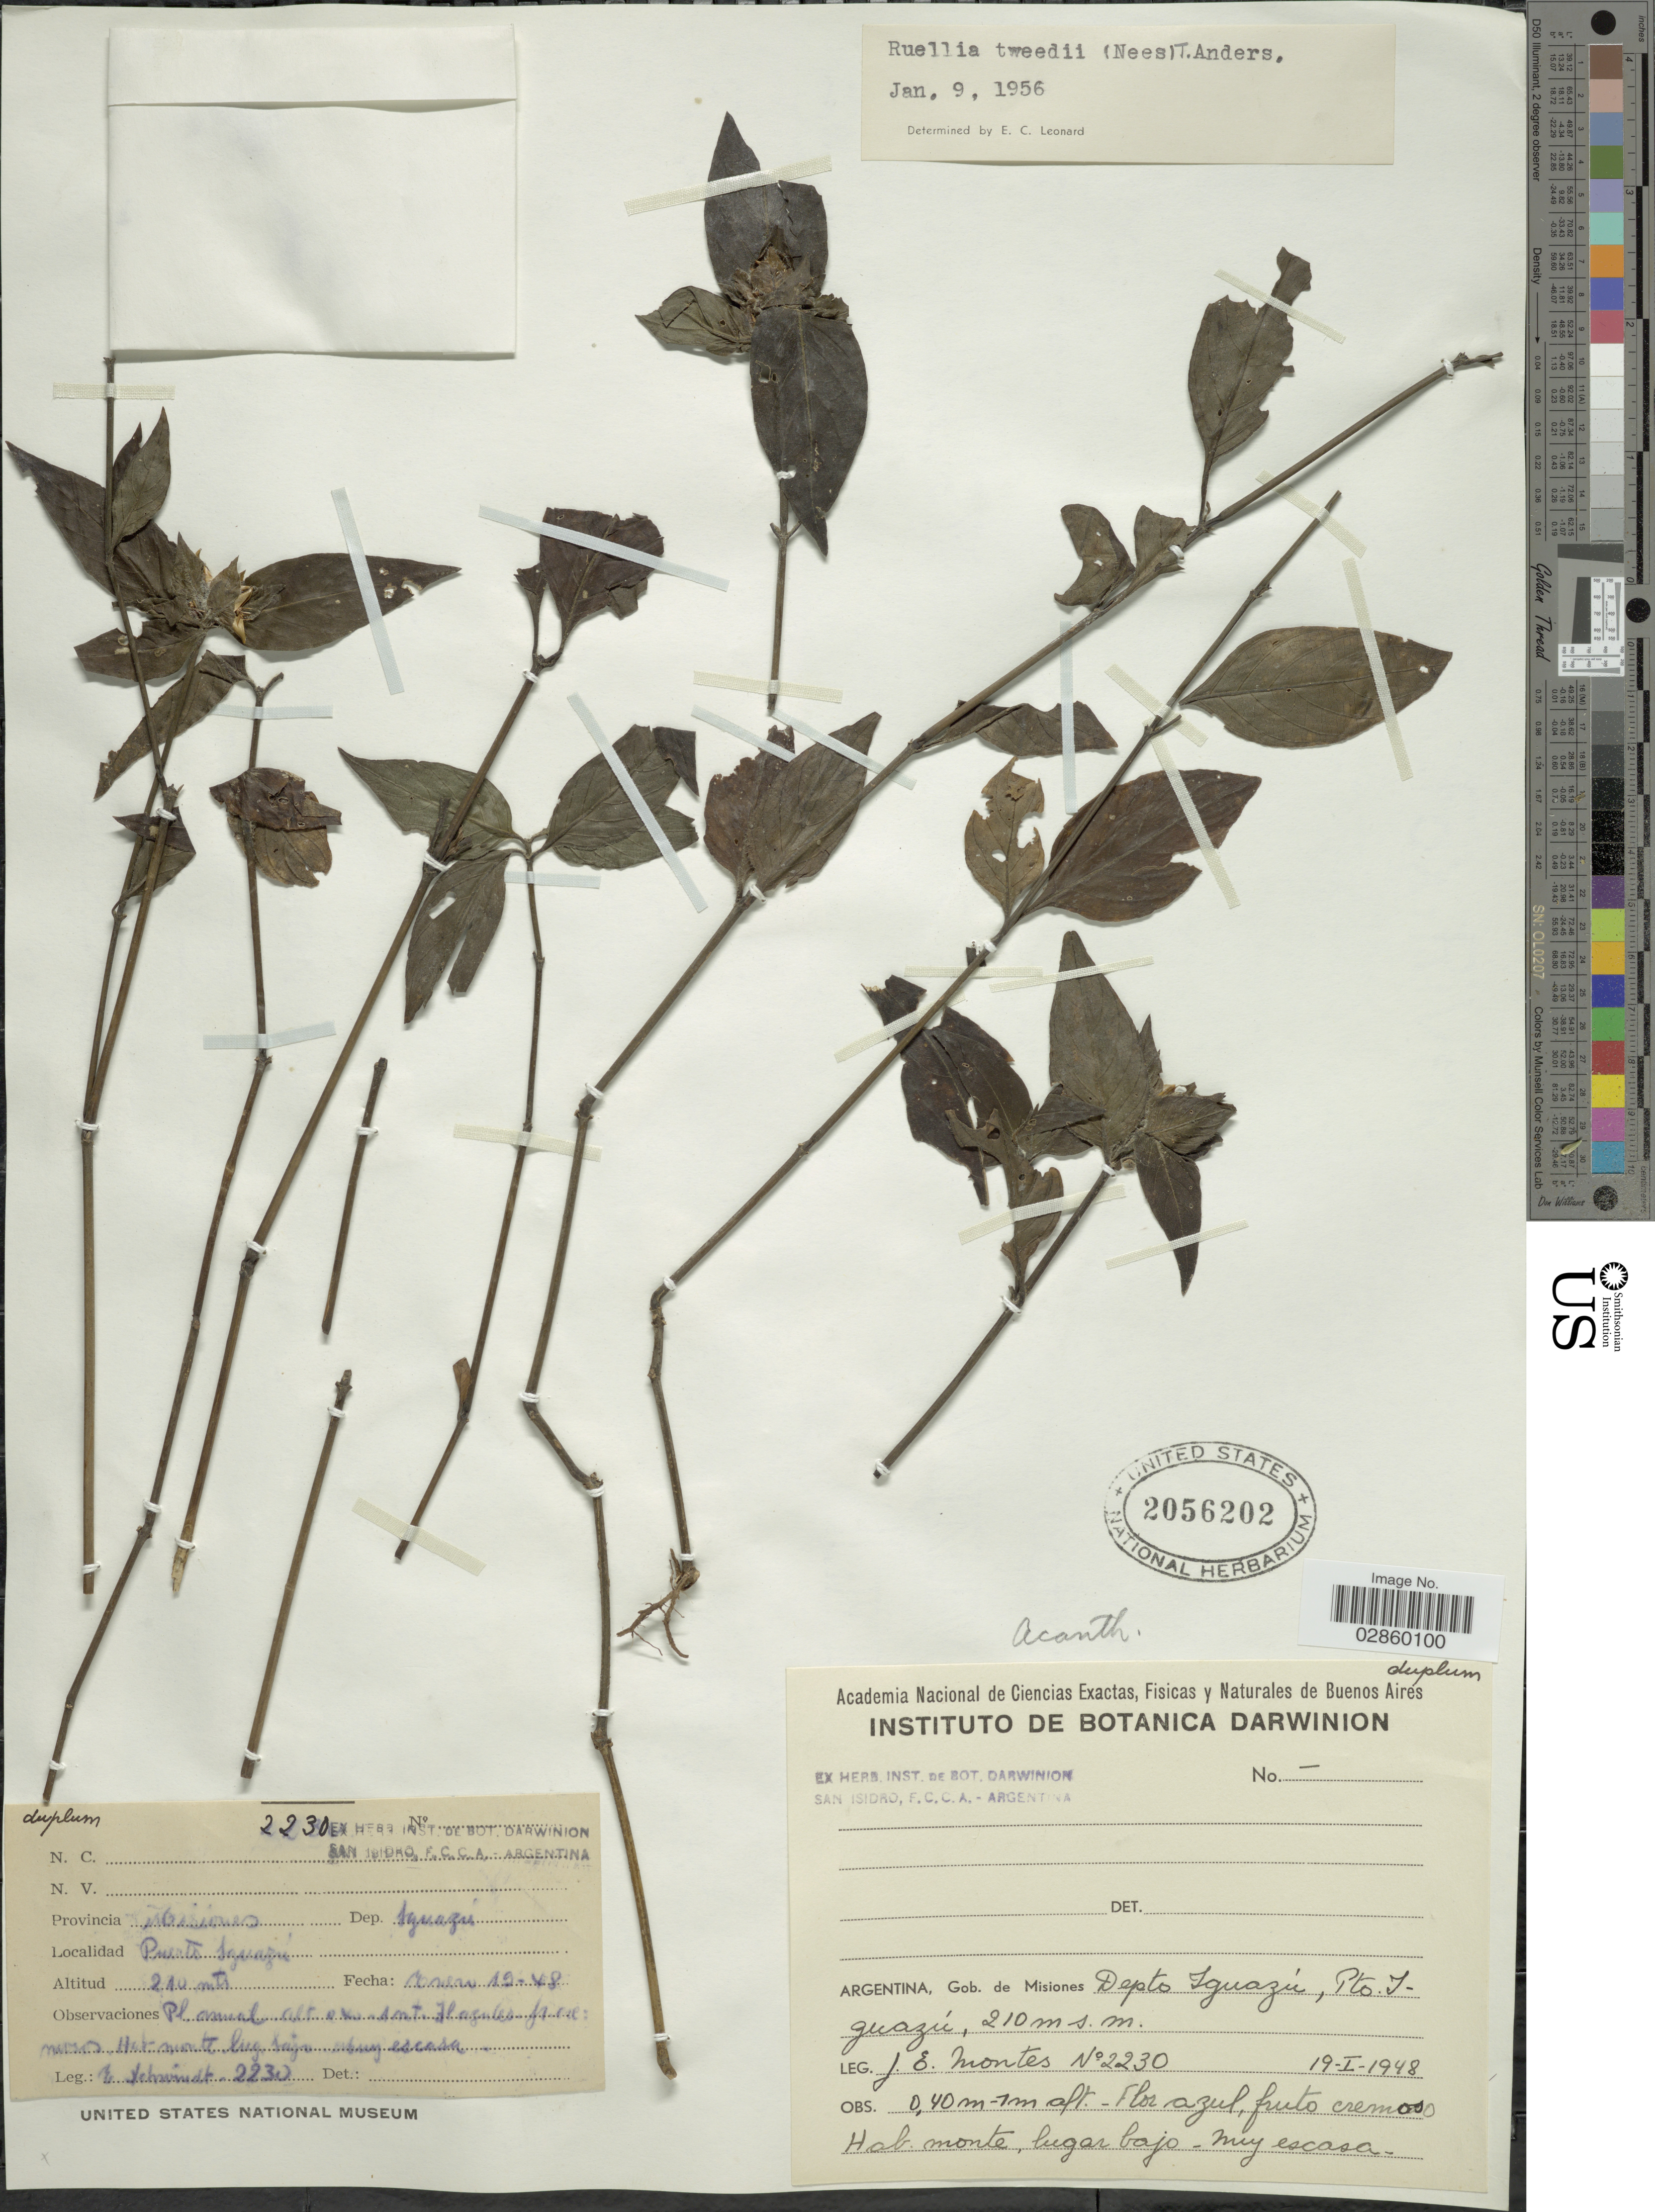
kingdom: Plantae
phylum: Tracheophyta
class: Magnoliopsida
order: Lamiales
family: Acanthaceae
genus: Ruellia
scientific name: Ruellia erythropus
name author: (Nees) Lindau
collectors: J. E. Montes & E. Schwindt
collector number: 2230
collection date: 1948-01-19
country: Argentina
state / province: Misiones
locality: Gob. de Misiones, Depto. Iguazú, Pto. Iguazú.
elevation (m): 210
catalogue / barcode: US 2056202